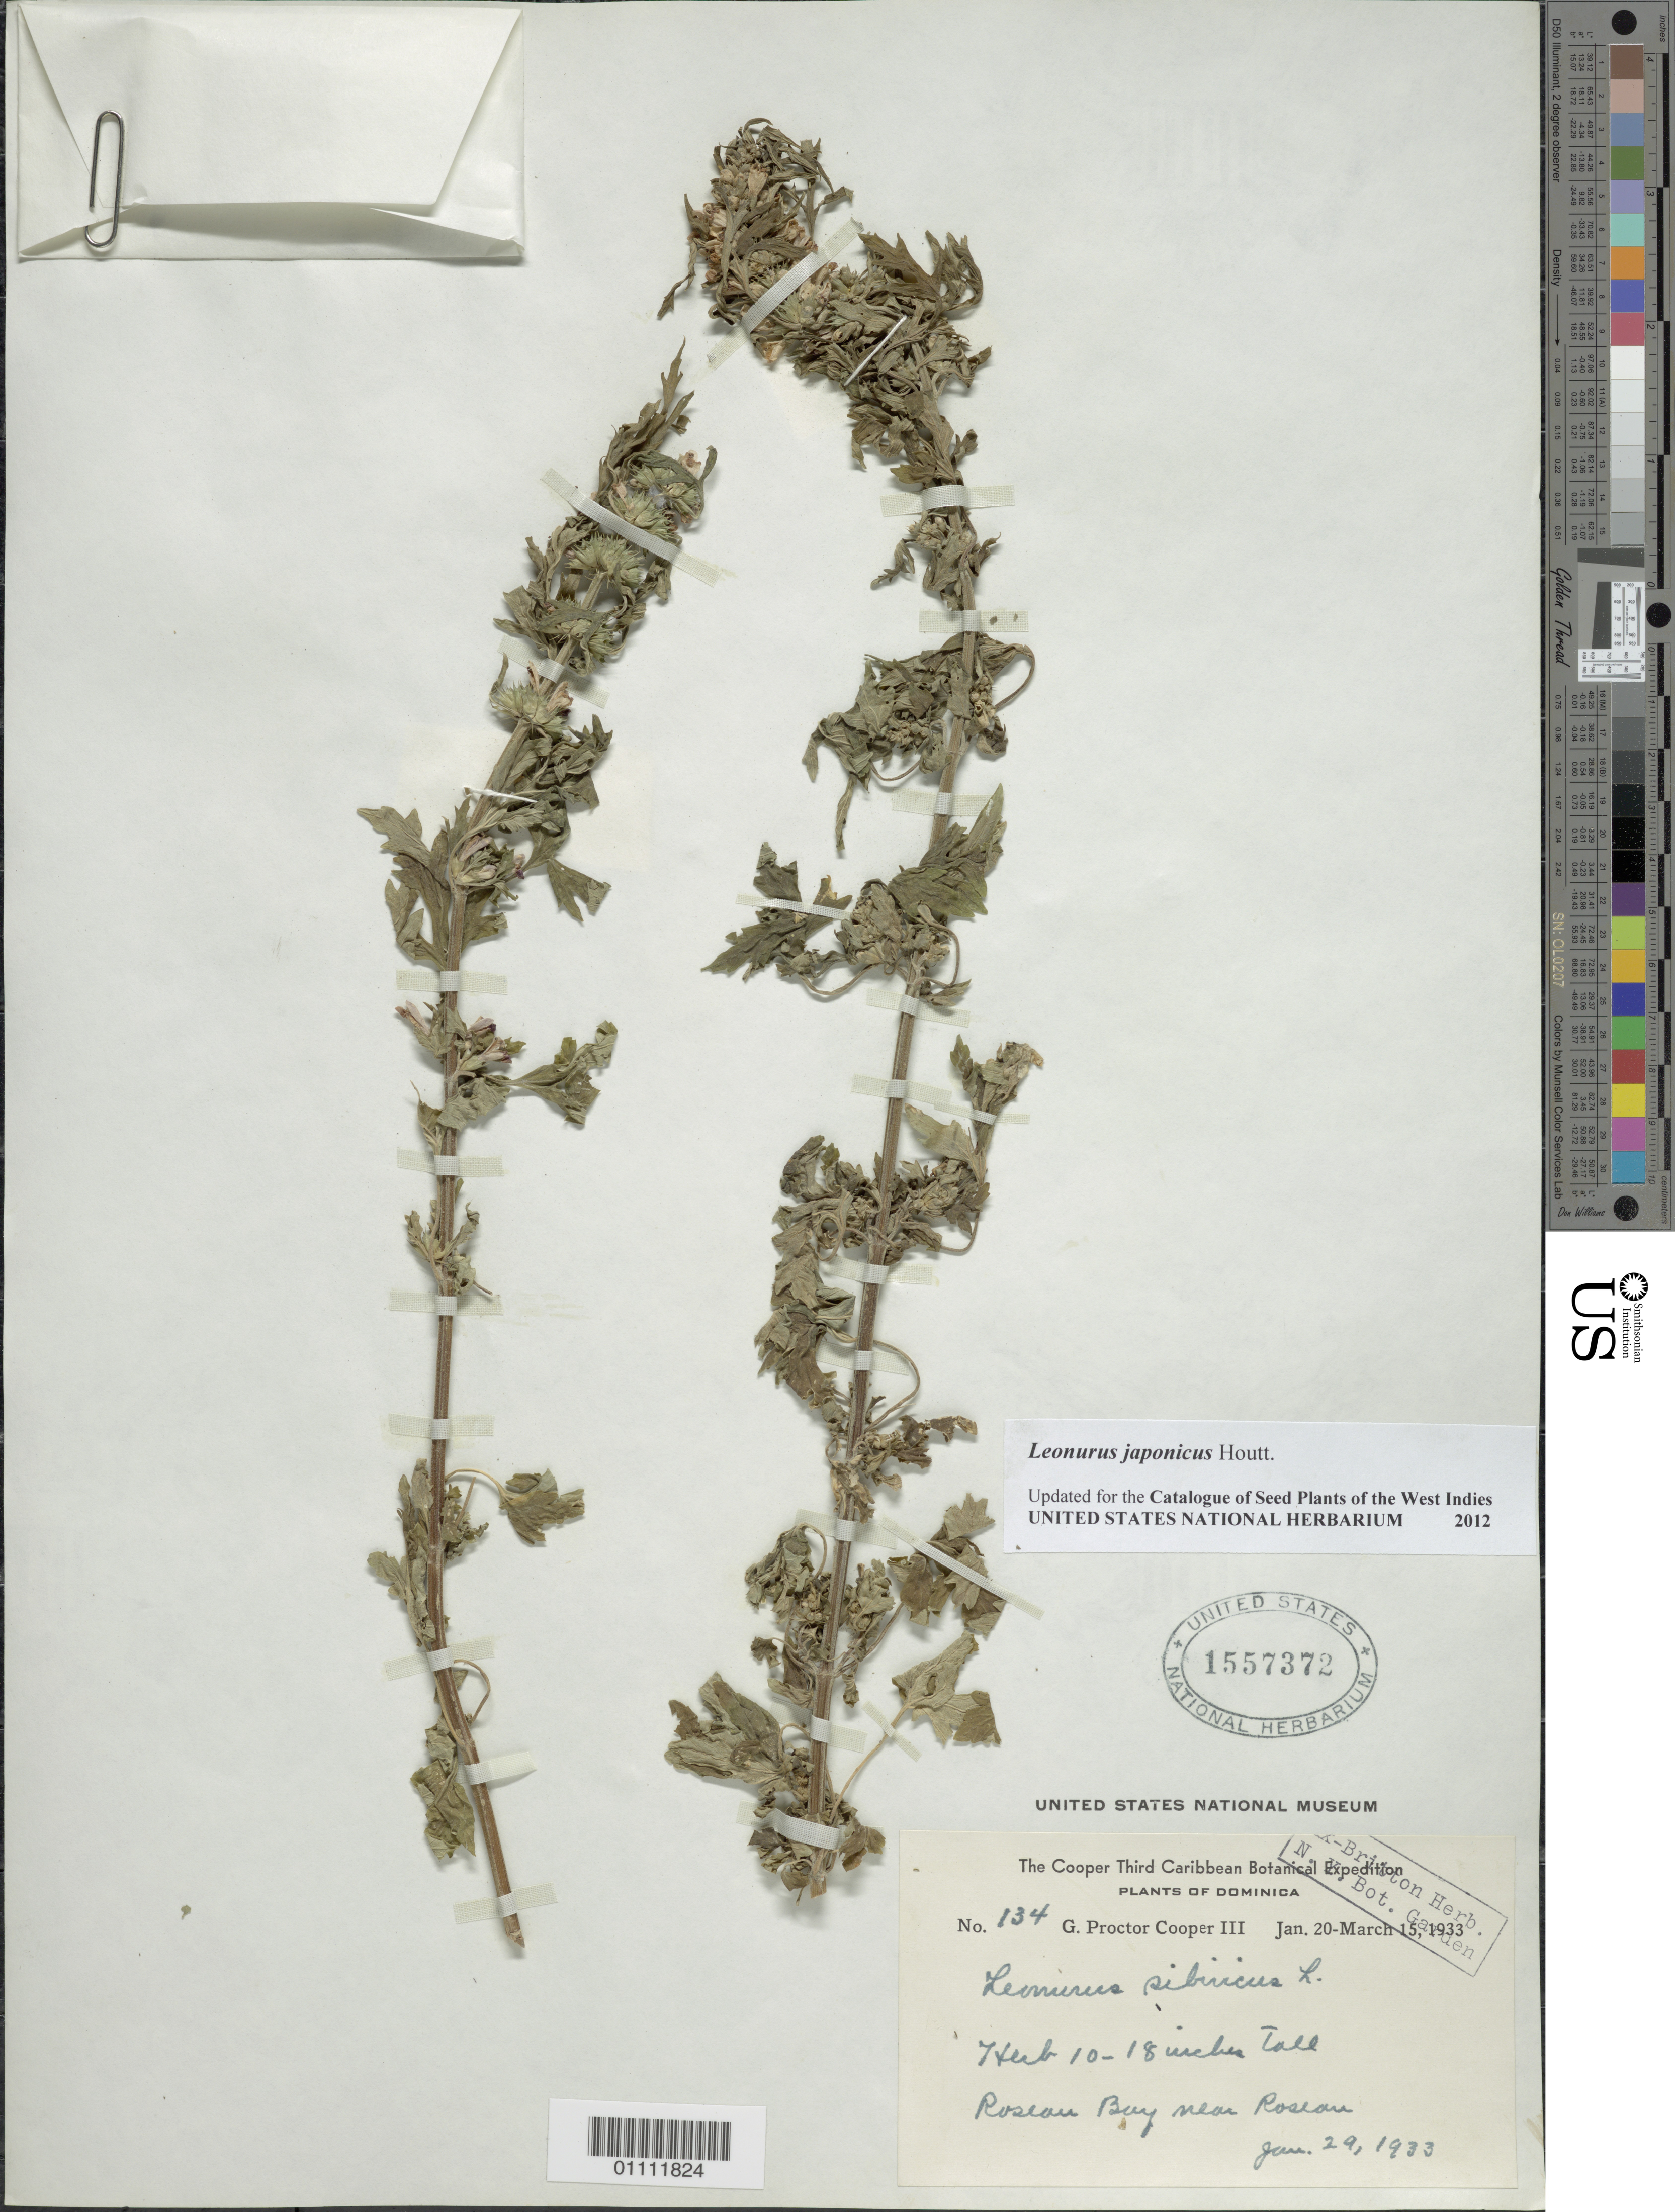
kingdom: Plantae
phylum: Tracheophyta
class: Magnoliopsida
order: Lamiales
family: Lamiaceae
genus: Leonurus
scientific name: Leonurus japonicus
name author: Houtt.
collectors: G. Cooper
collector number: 134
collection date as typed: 29 Jan 1933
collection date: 1933-01-29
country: Dominica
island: Dominica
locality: Roseau Bay, near Roseau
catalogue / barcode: US 1557372